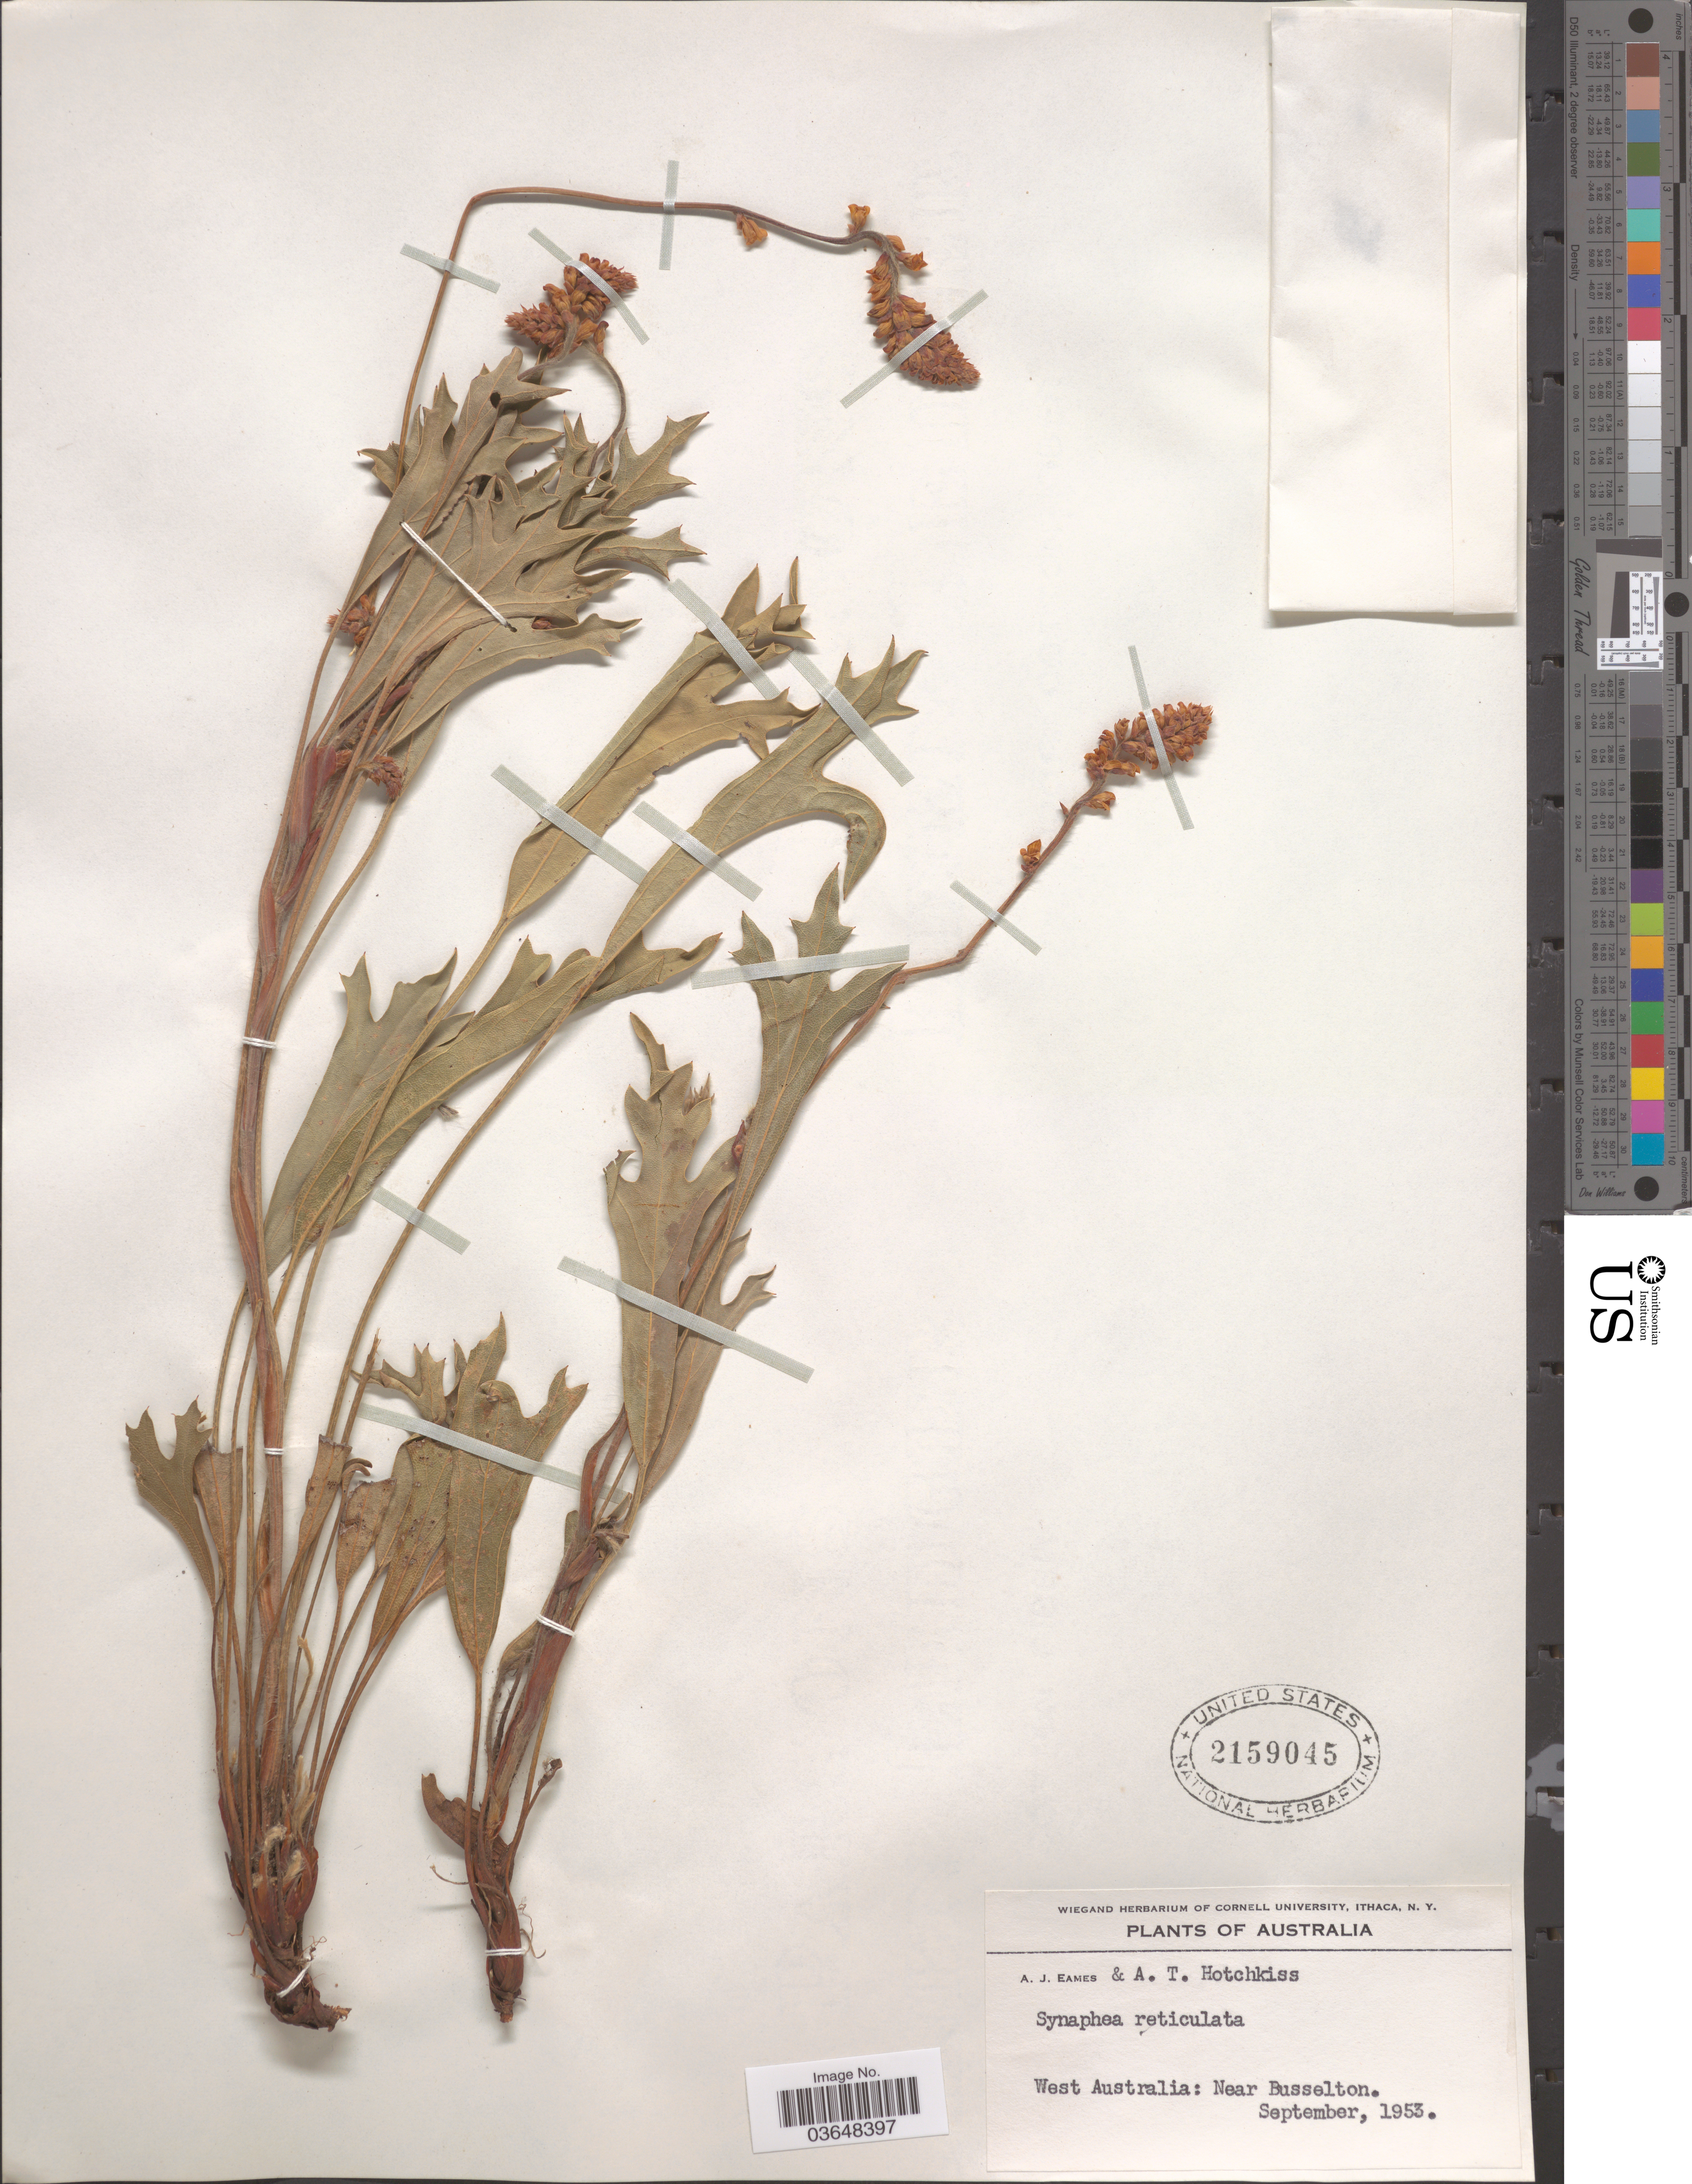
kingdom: Plantae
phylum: Tracheophyta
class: Magnoliopsida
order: Proteales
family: Proteaceae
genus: Synaphea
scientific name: Synaphea reticulata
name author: Druce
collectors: A. J. Eames & A. Hotchkiss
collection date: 1953-09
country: Australia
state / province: Western Australia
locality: West Australia: Near Busselton.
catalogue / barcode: US 2159045